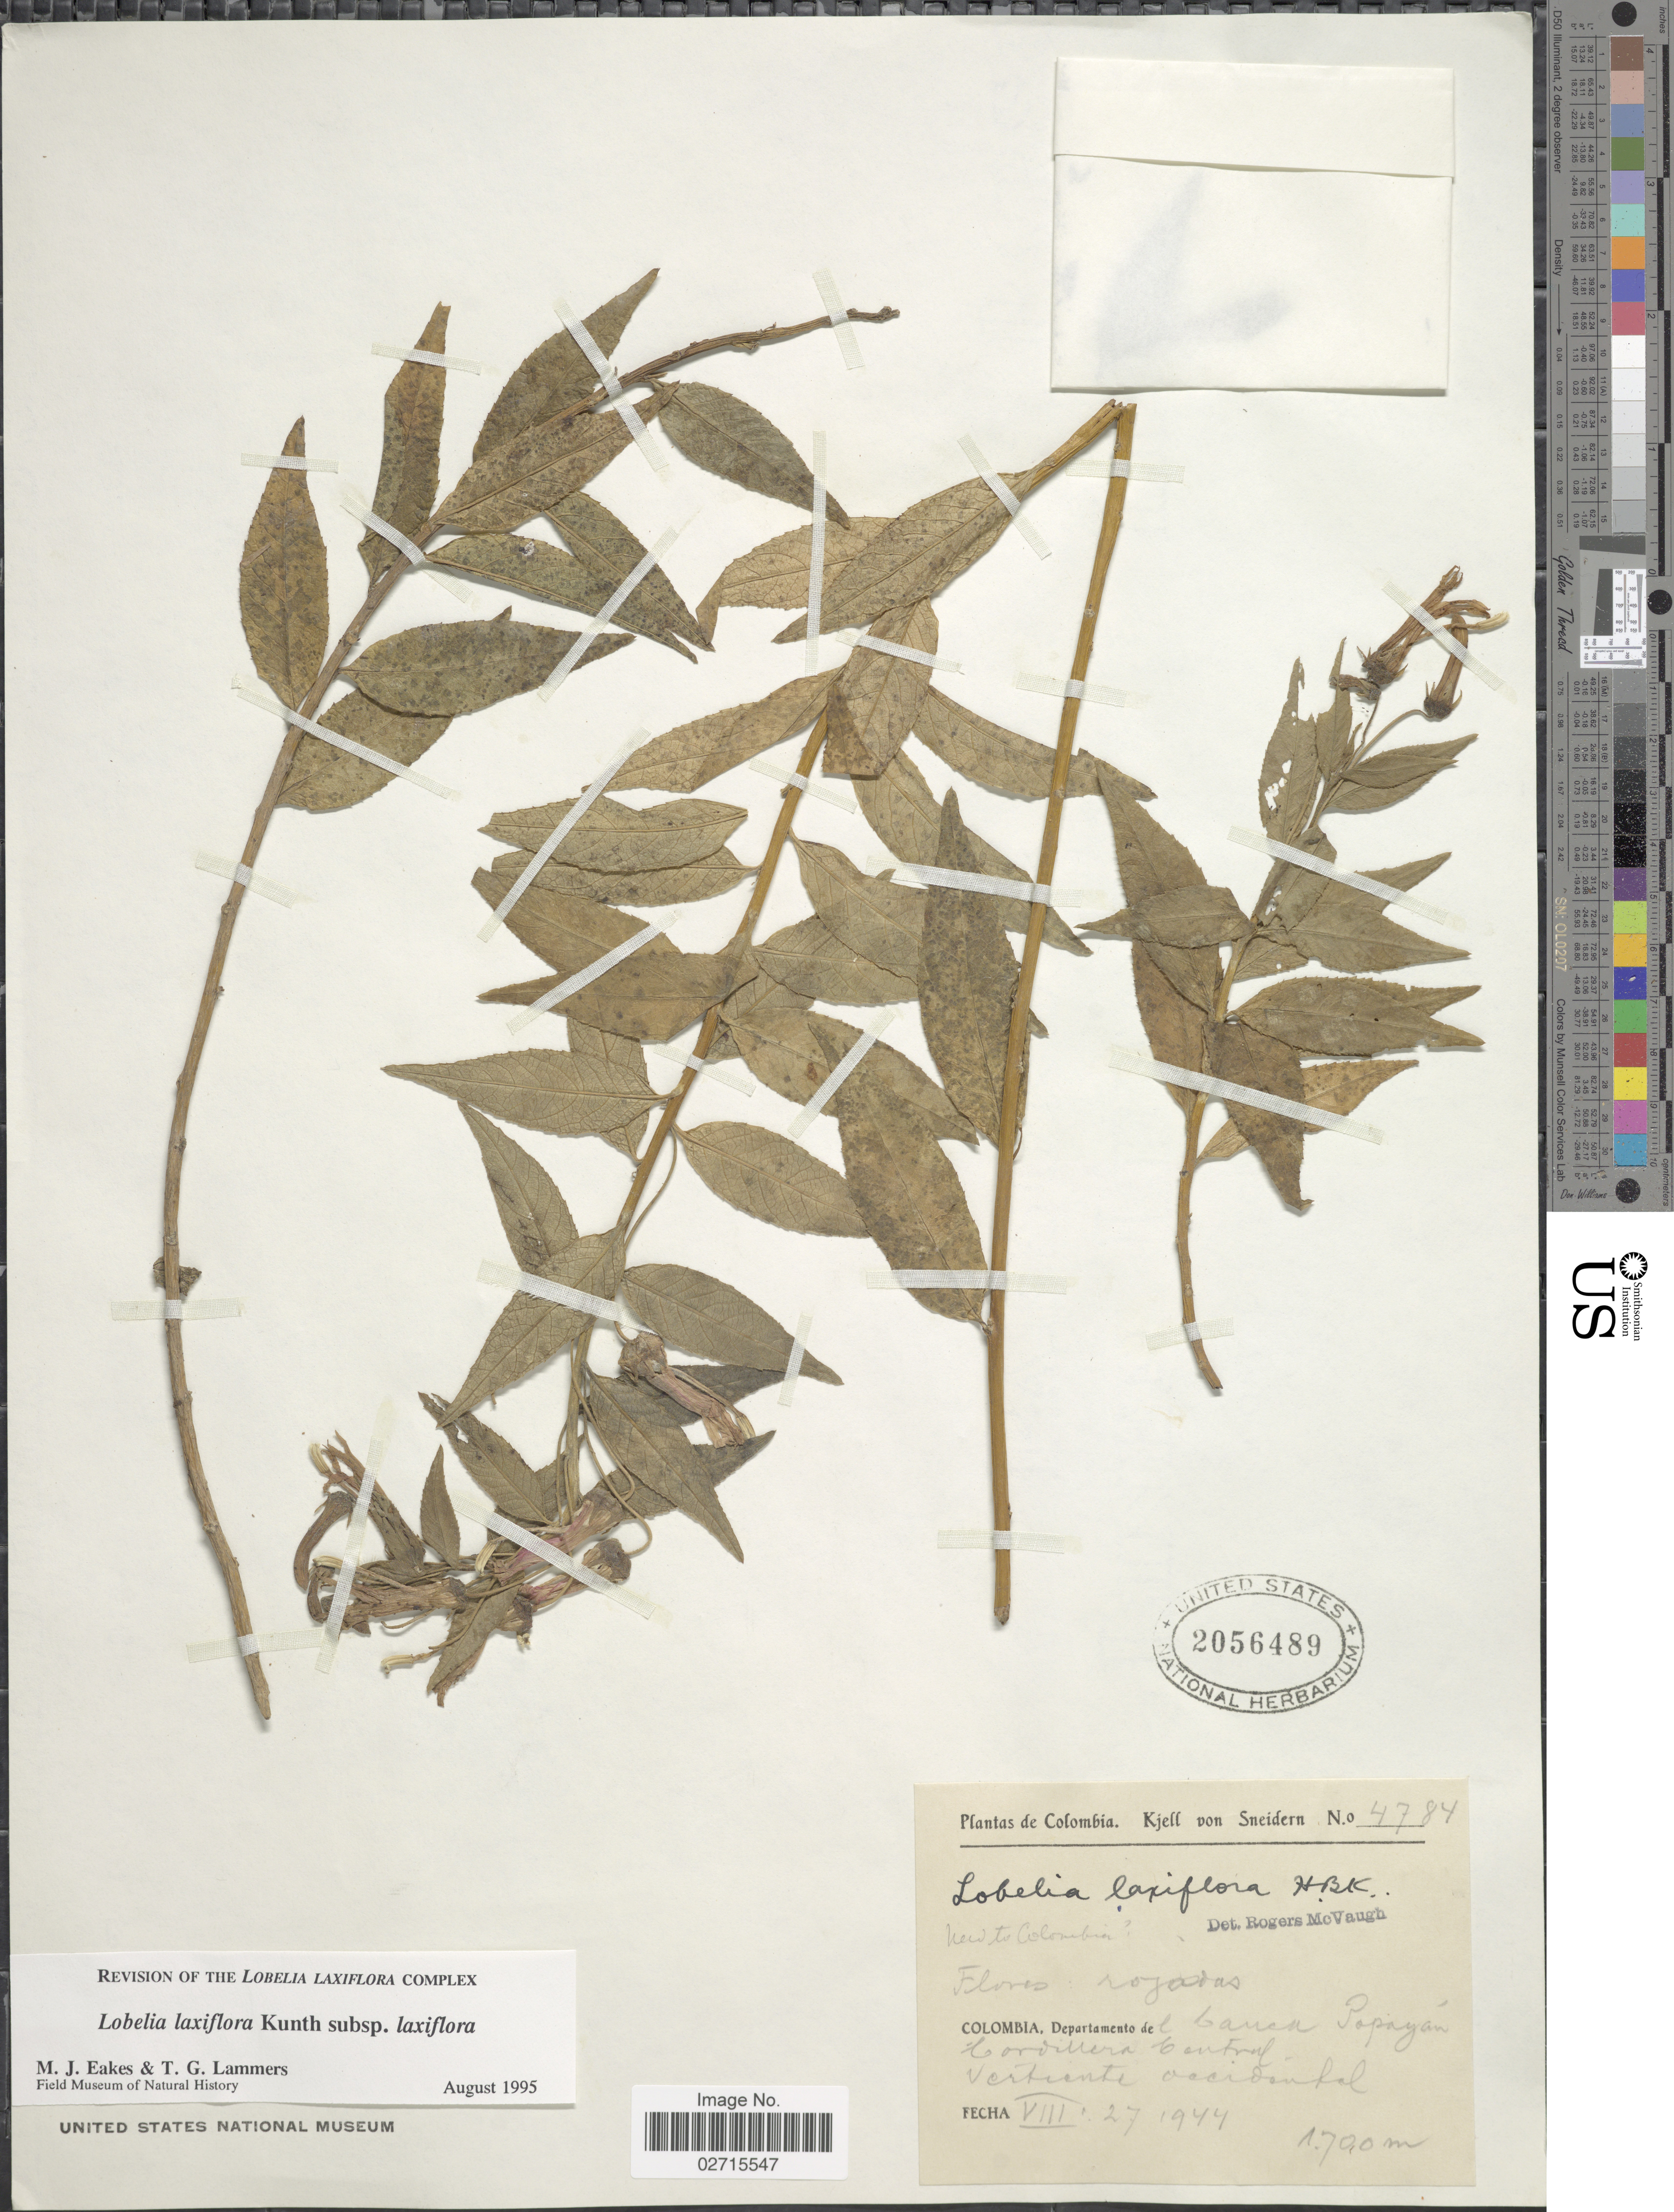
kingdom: Plantae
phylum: Tracheophyta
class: Magnoliopsida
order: Asterales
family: Campanulaceae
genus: Lobelia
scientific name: Lobelia laxiflora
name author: Kunth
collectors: K. von Sneidern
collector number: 4784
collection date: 1944-08-27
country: Colombia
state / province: Cauca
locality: Cauca Popayán, Cordillera Central, vertiente occidental.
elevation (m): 1700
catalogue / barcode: US 2056489